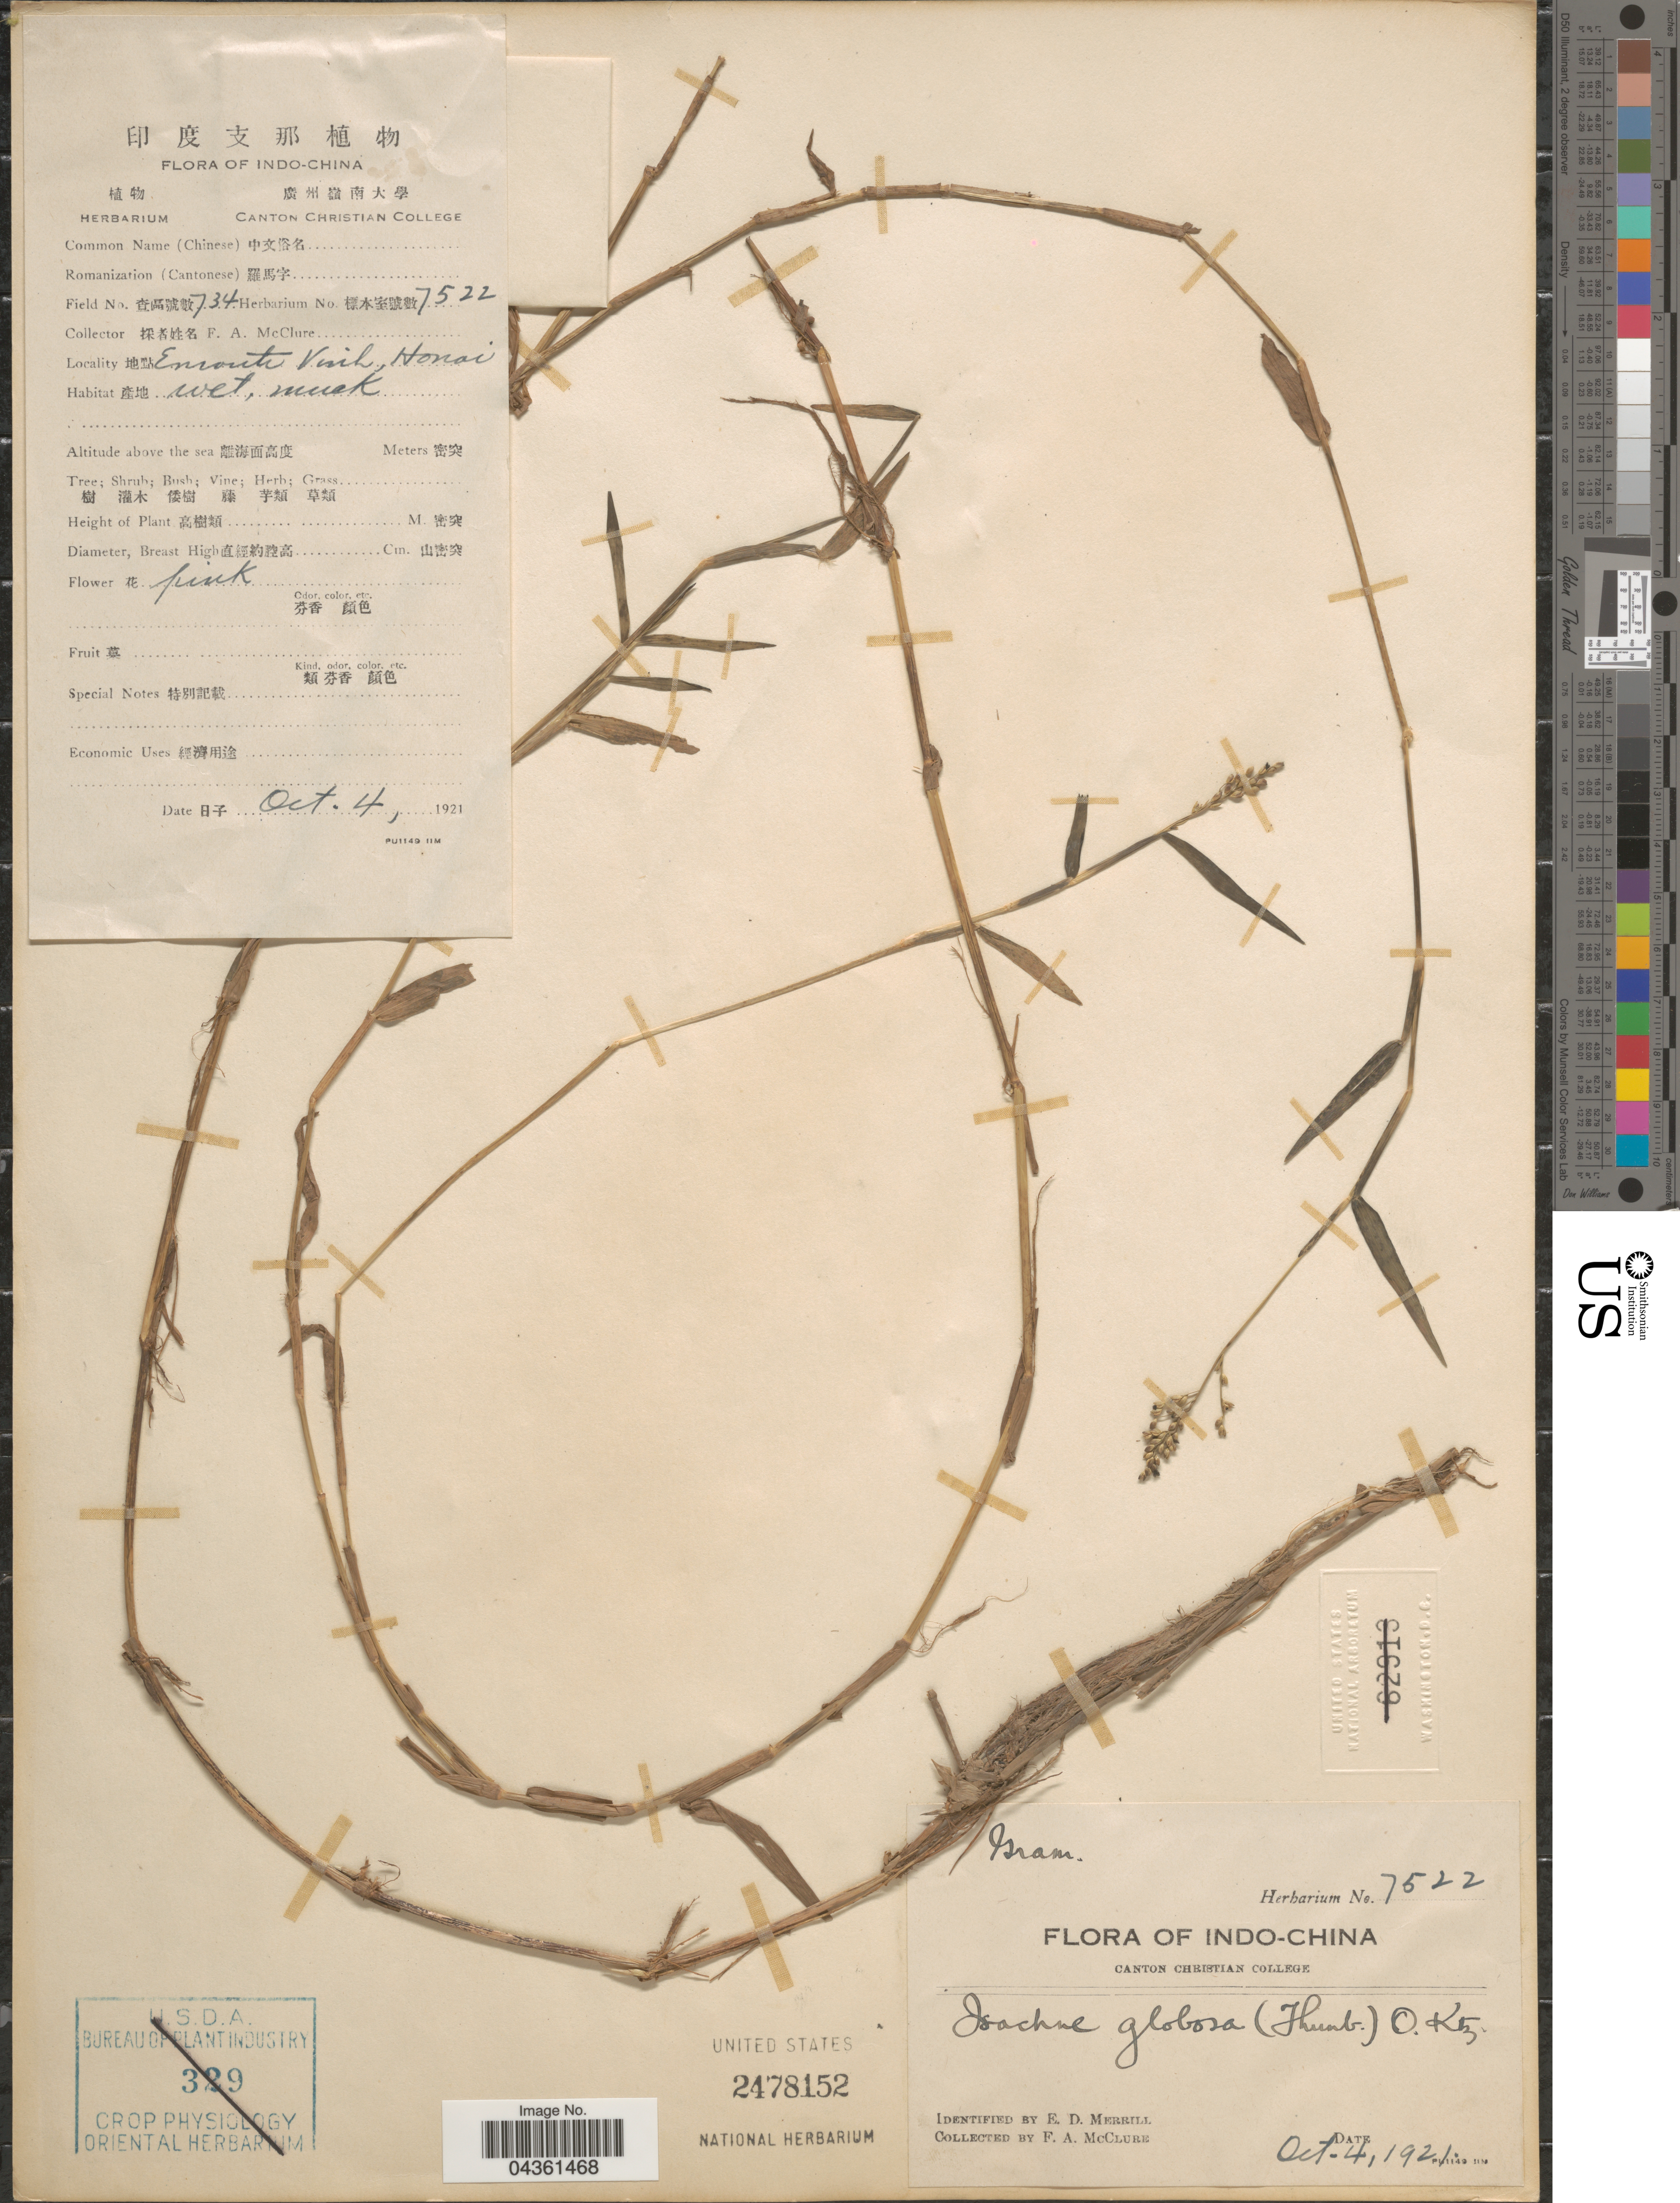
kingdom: Plantae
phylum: Tracheophyta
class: Liliopsida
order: Poales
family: Poaceae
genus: Isachne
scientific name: Isachne globosa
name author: (Thunb.) Kuntze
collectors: F. A. McClure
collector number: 734/7522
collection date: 1921-10-04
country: Vietnam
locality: Indo-China. Enroute Vinh, Hanoi.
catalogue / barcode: US 2478152